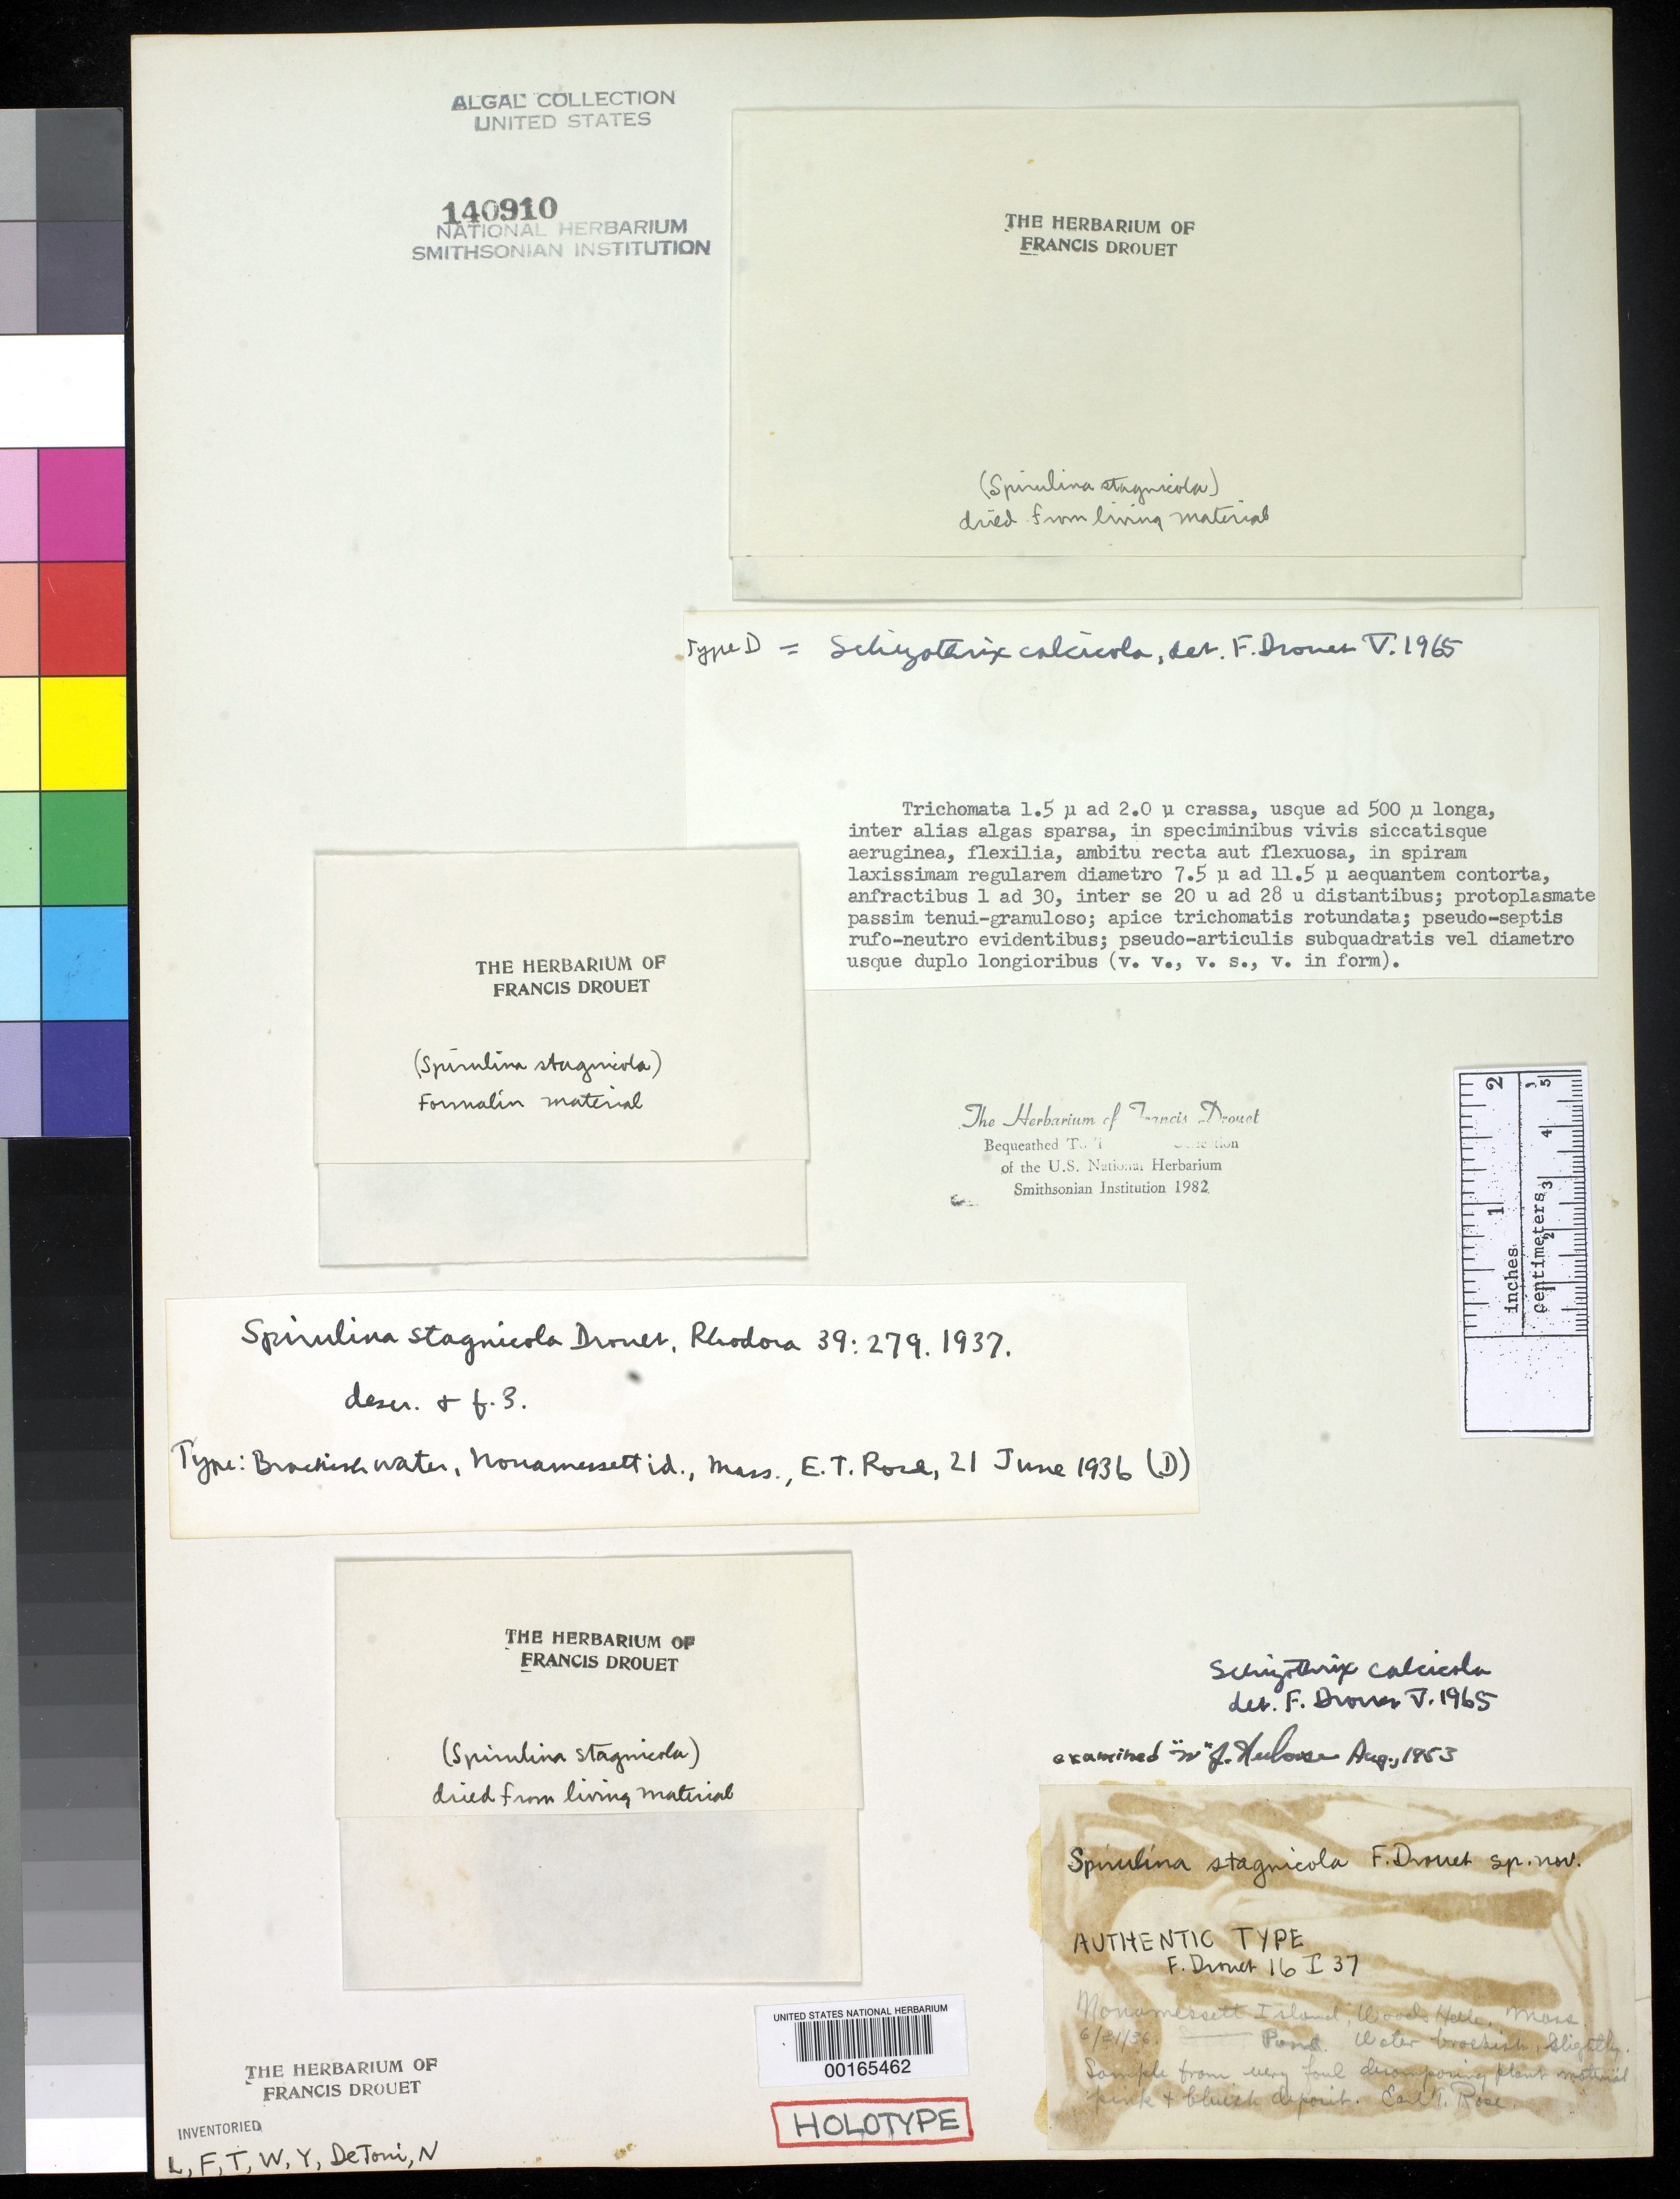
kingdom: Bacteria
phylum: Cyanobacteria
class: Cyanobacteriia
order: Cyanobacteriales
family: Spirulinaceae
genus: Spirulina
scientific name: Spirulina stagnicola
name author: F.E. Drouet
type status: Holotype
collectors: E. T. Rose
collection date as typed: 21 Jun 1936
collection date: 1936-06-21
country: United States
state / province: Massachusetts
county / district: Dukes County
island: Nonamesset Island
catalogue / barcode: US 140910